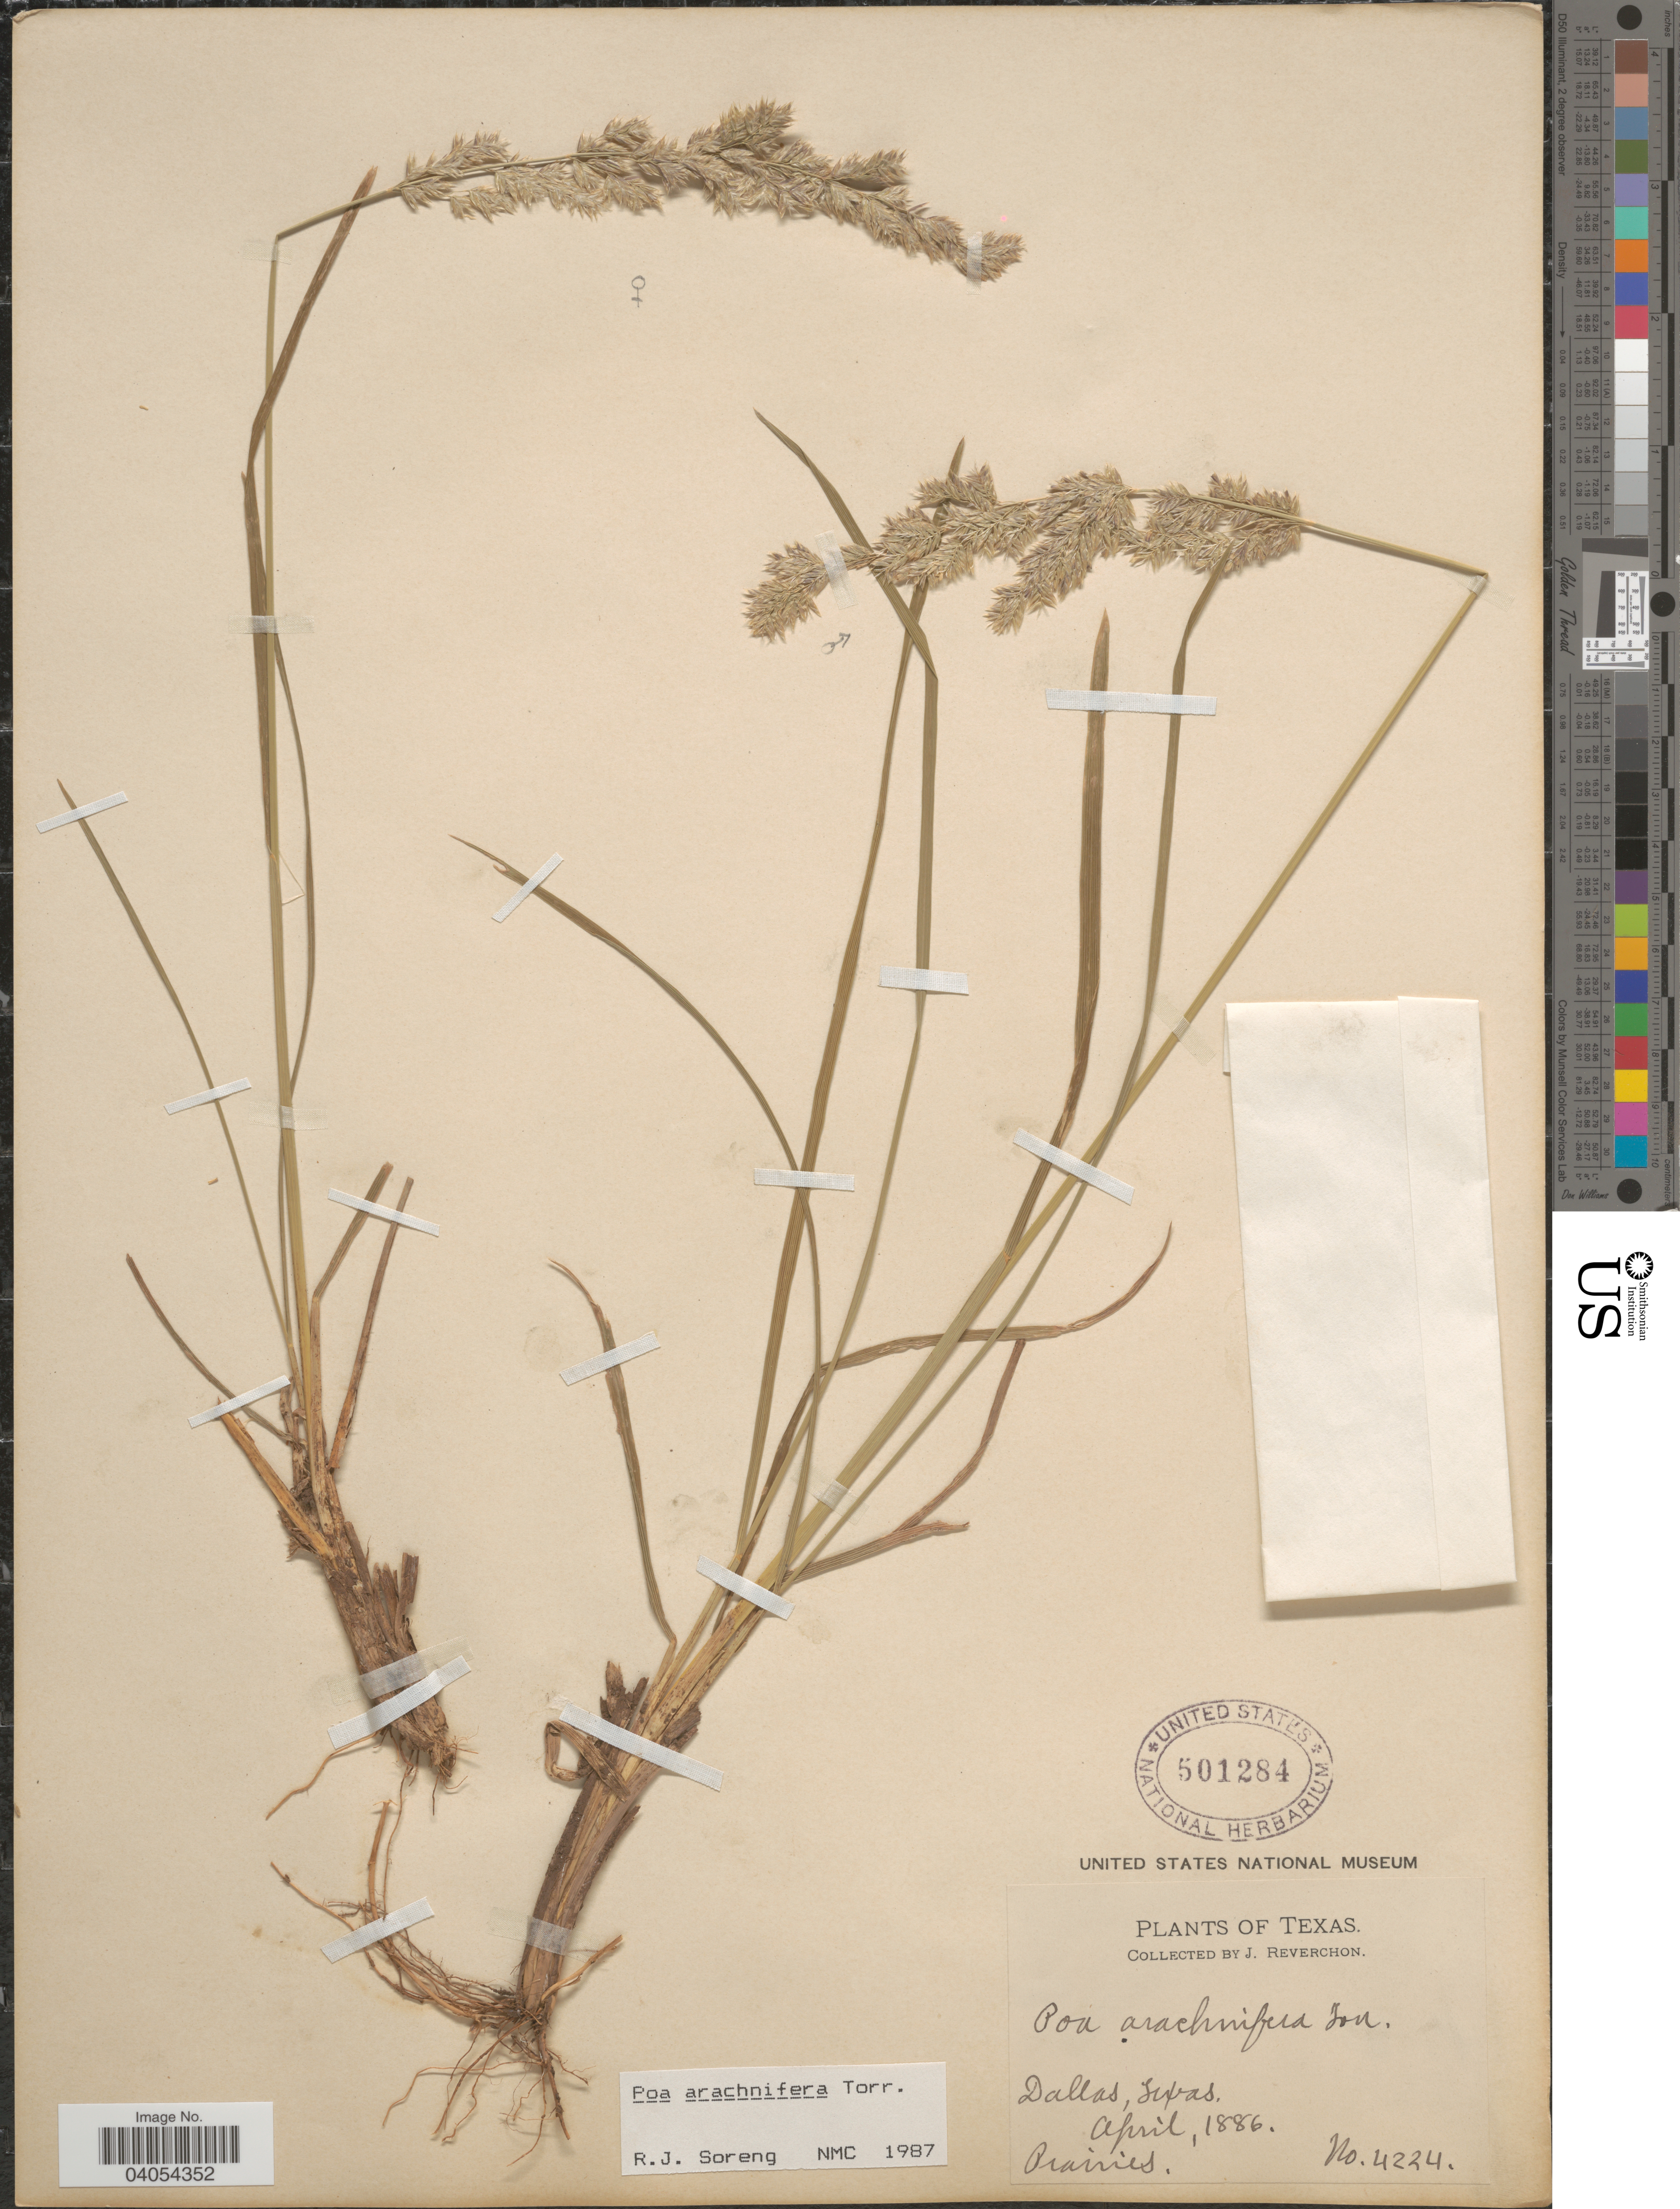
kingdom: Plantae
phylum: Tracheophyta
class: Liliopsida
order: Poales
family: Poaceae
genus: Poa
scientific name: Poa arachnifera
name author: Torr.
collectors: J. Reverchon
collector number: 4224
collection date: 1886-04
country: United States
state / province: Texas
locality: Dallas.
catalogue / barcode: US 501284